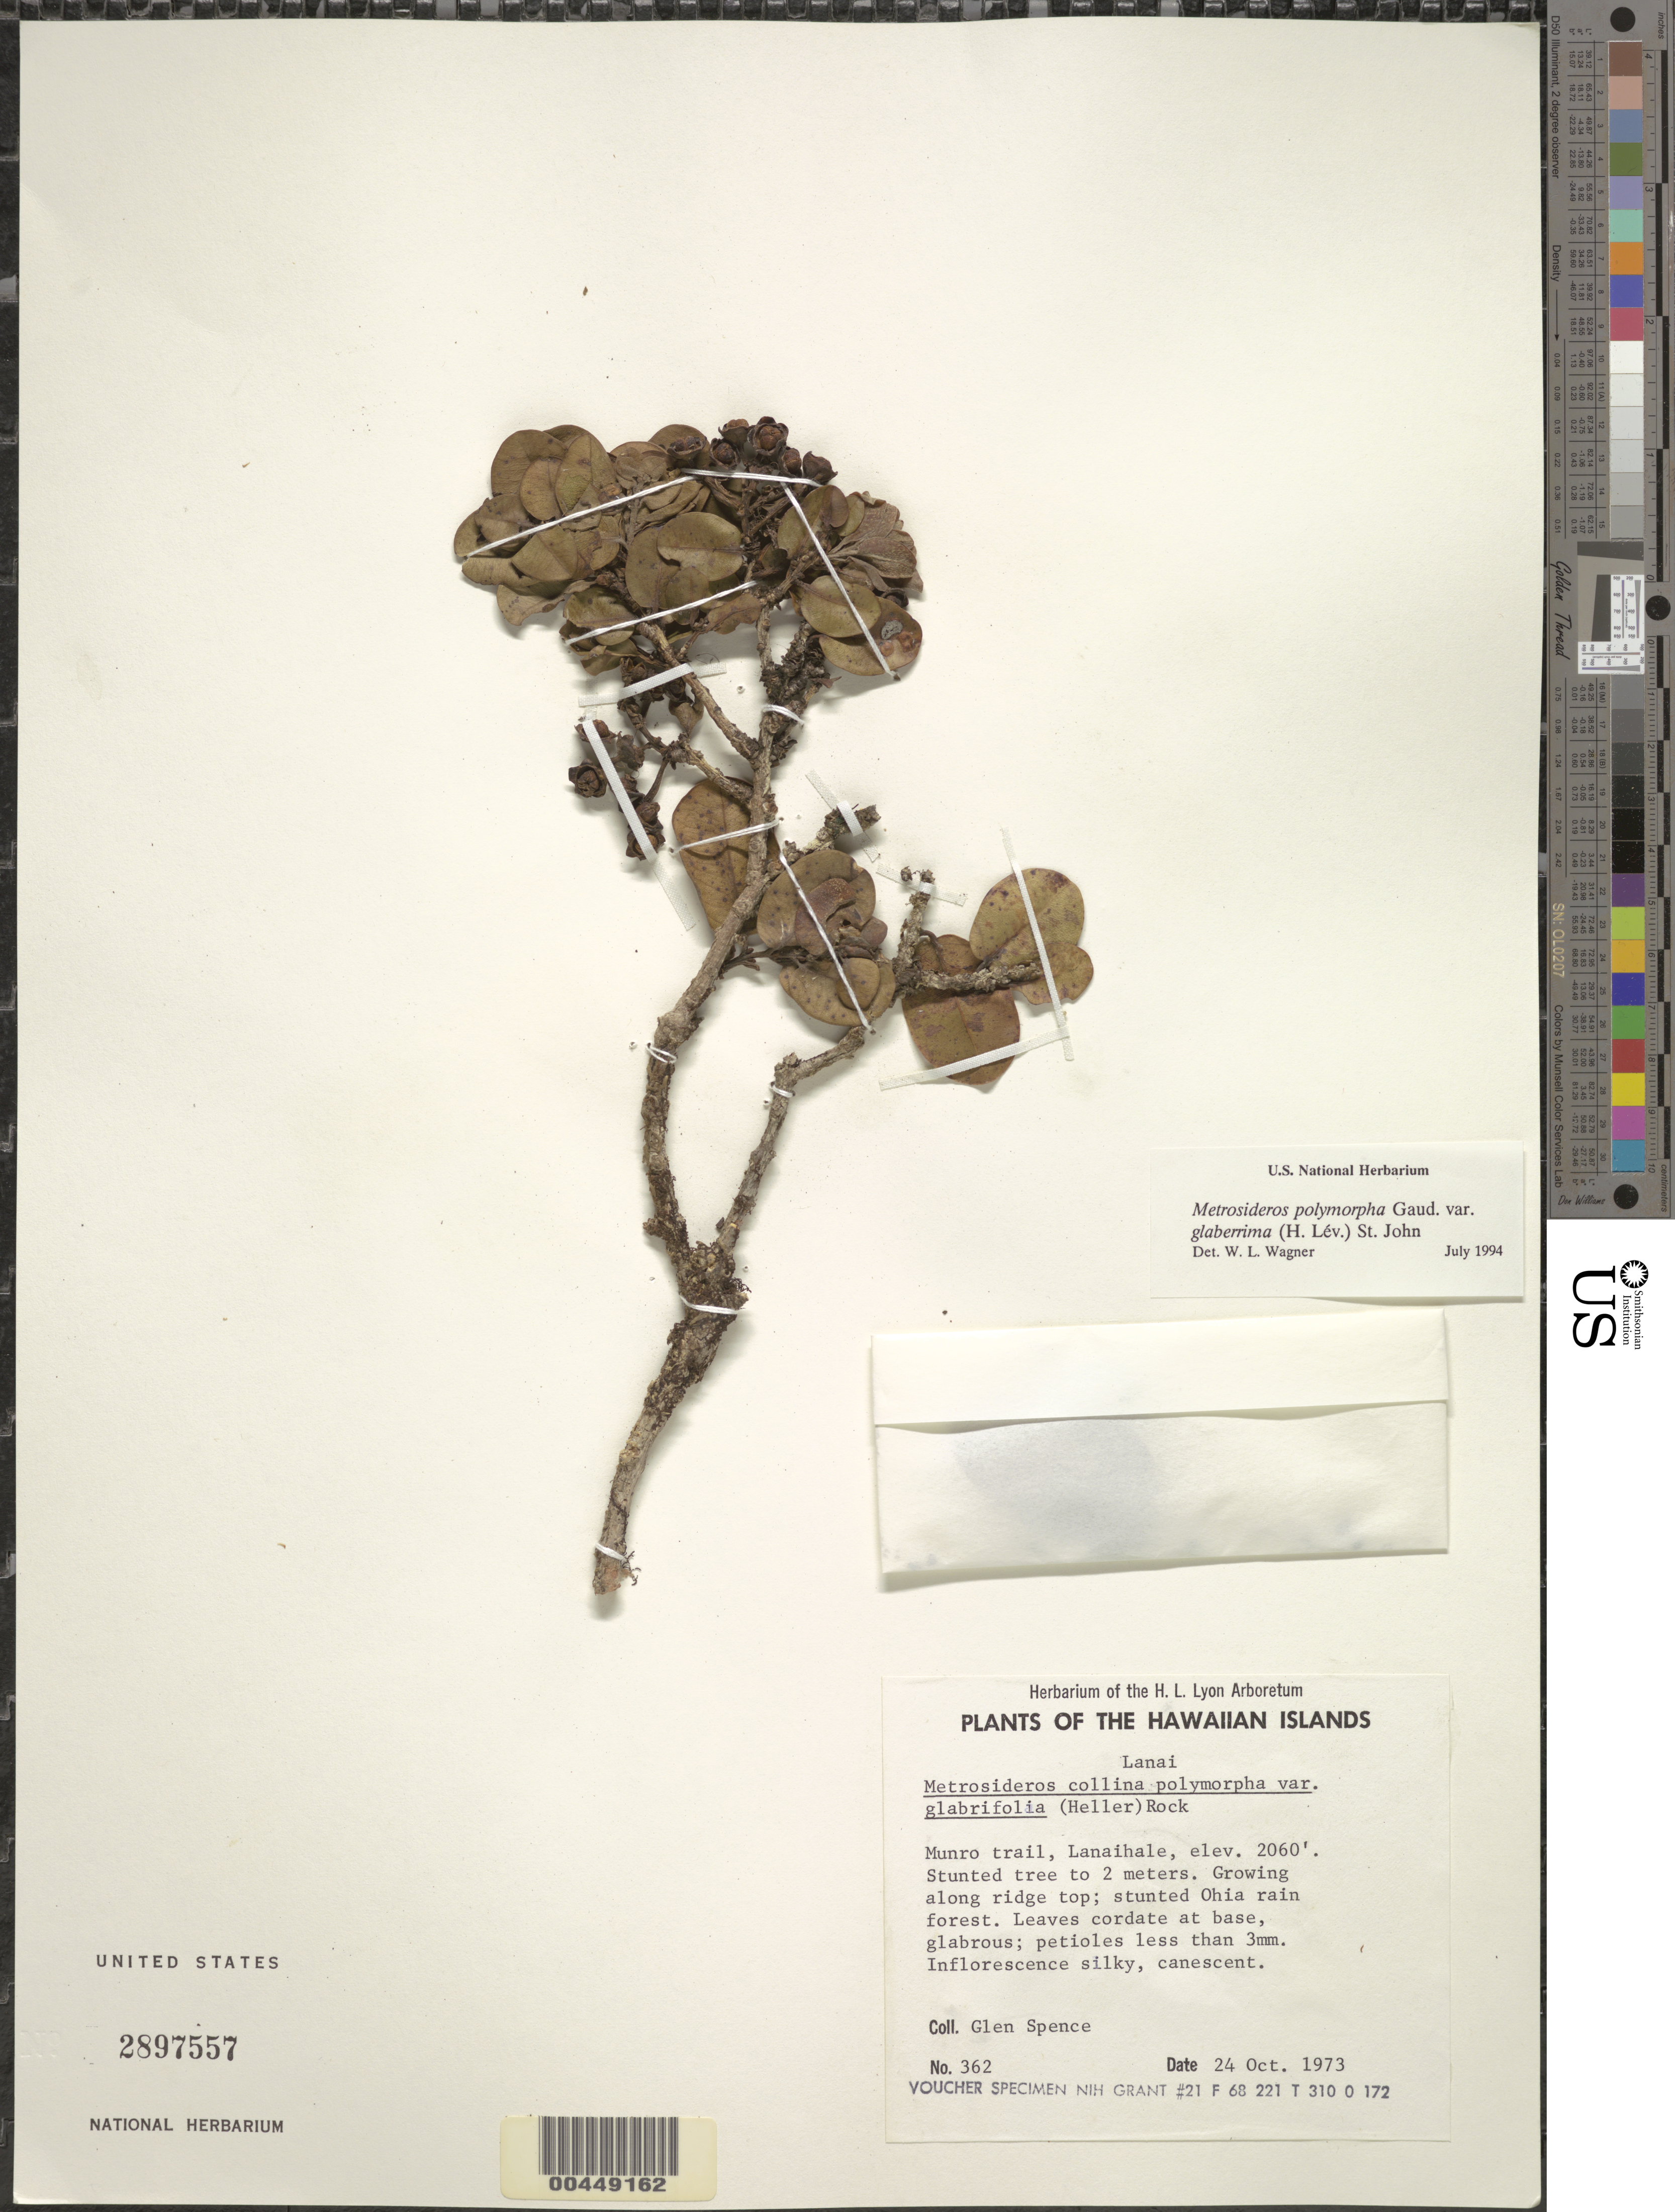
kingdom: Plantae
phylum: Tracheophyta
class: Magnoliopsida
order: Myrtales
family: Myrtaceae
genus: Metrosideros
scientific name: Metrosideros polymorpha var. glaberrima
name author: (H. Lév.) H. St. John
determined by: Wagner, W. L., (BOT), Smithsonian Institution - National Museum of Natural History (UNITED STATES)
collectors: G. Spence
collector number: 362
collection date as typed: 24 Oct 1973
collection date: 1973-10-24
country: United States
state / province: Hawaii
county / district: Maui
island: Lana'i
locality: Munro Trail, Lanaihale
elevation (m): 628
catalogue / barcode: US 2897557